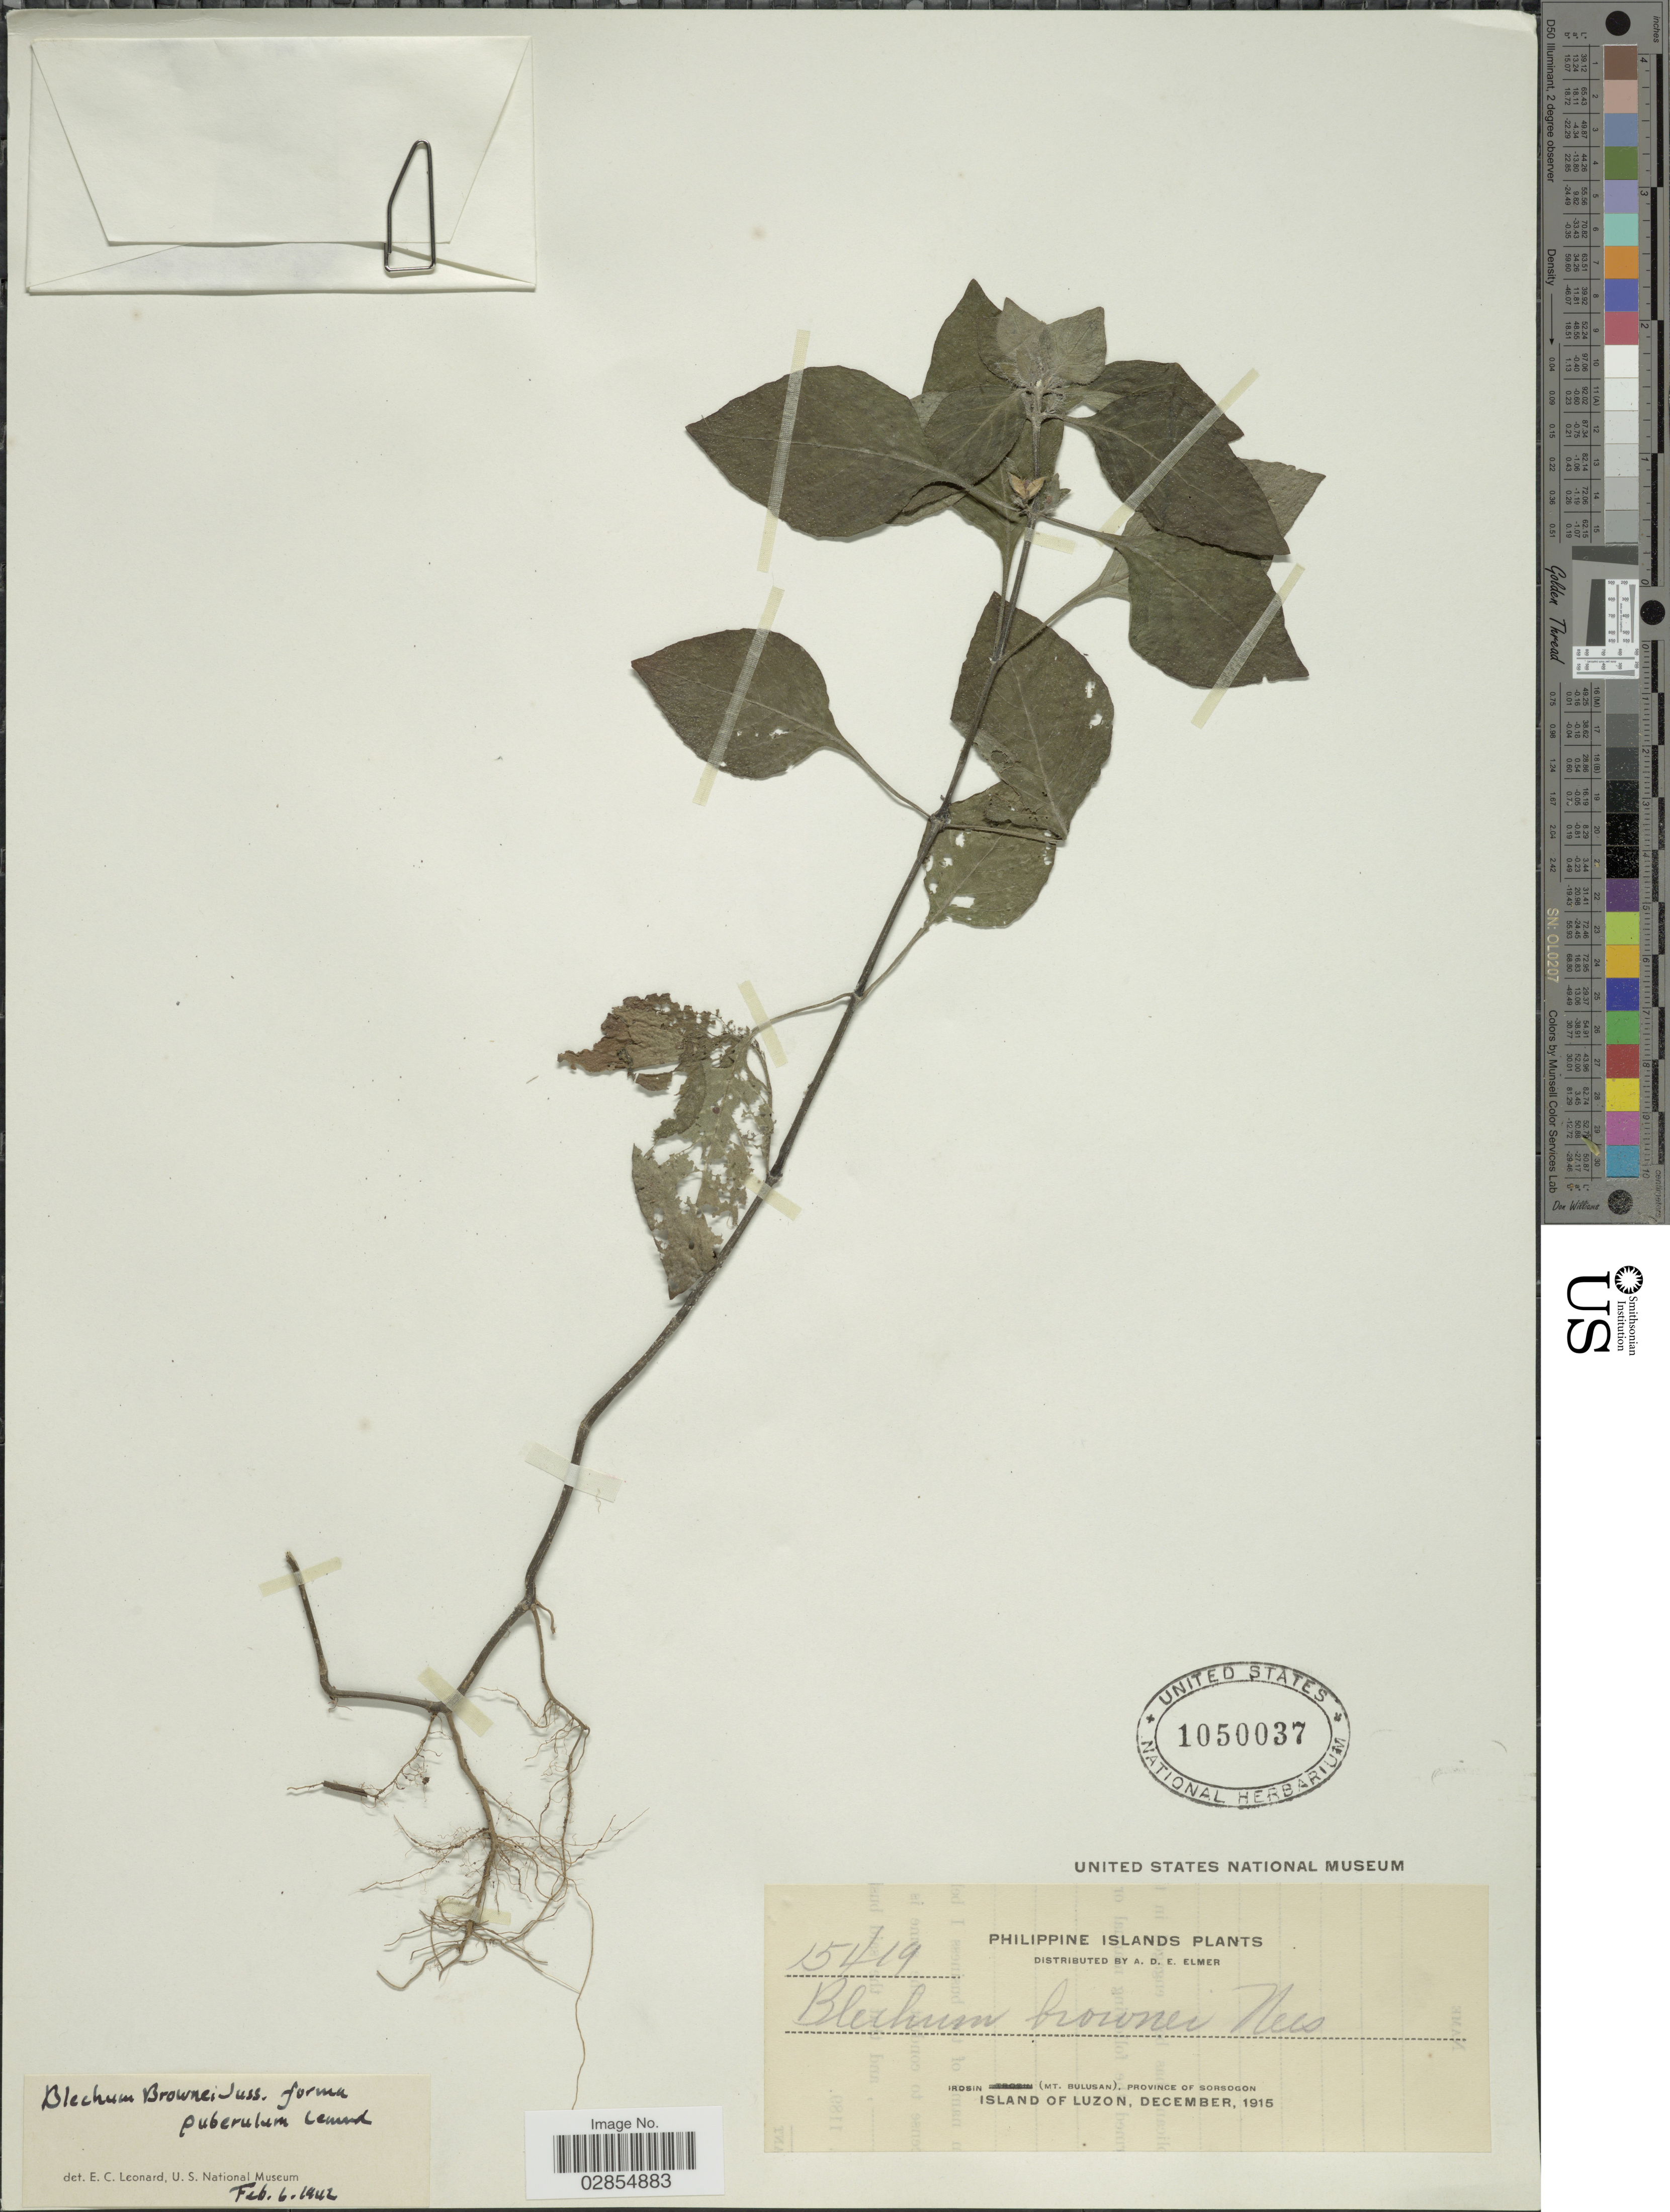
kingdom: Plantae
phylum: Tracheophyta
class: Magnoliopsida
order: Lamiales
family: Acanthaceae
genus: Blechum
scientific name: Blechum pyramidatum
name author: (Lam.) Urb.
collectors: A. D. E. Elmer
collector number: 15419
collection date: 1915-12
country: Philippines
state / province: Bicol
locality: Philippine Islands. Irosin (Mt. Bulusan), Province of Sorsogon. Island of Luzon.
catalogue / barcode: US 1050037